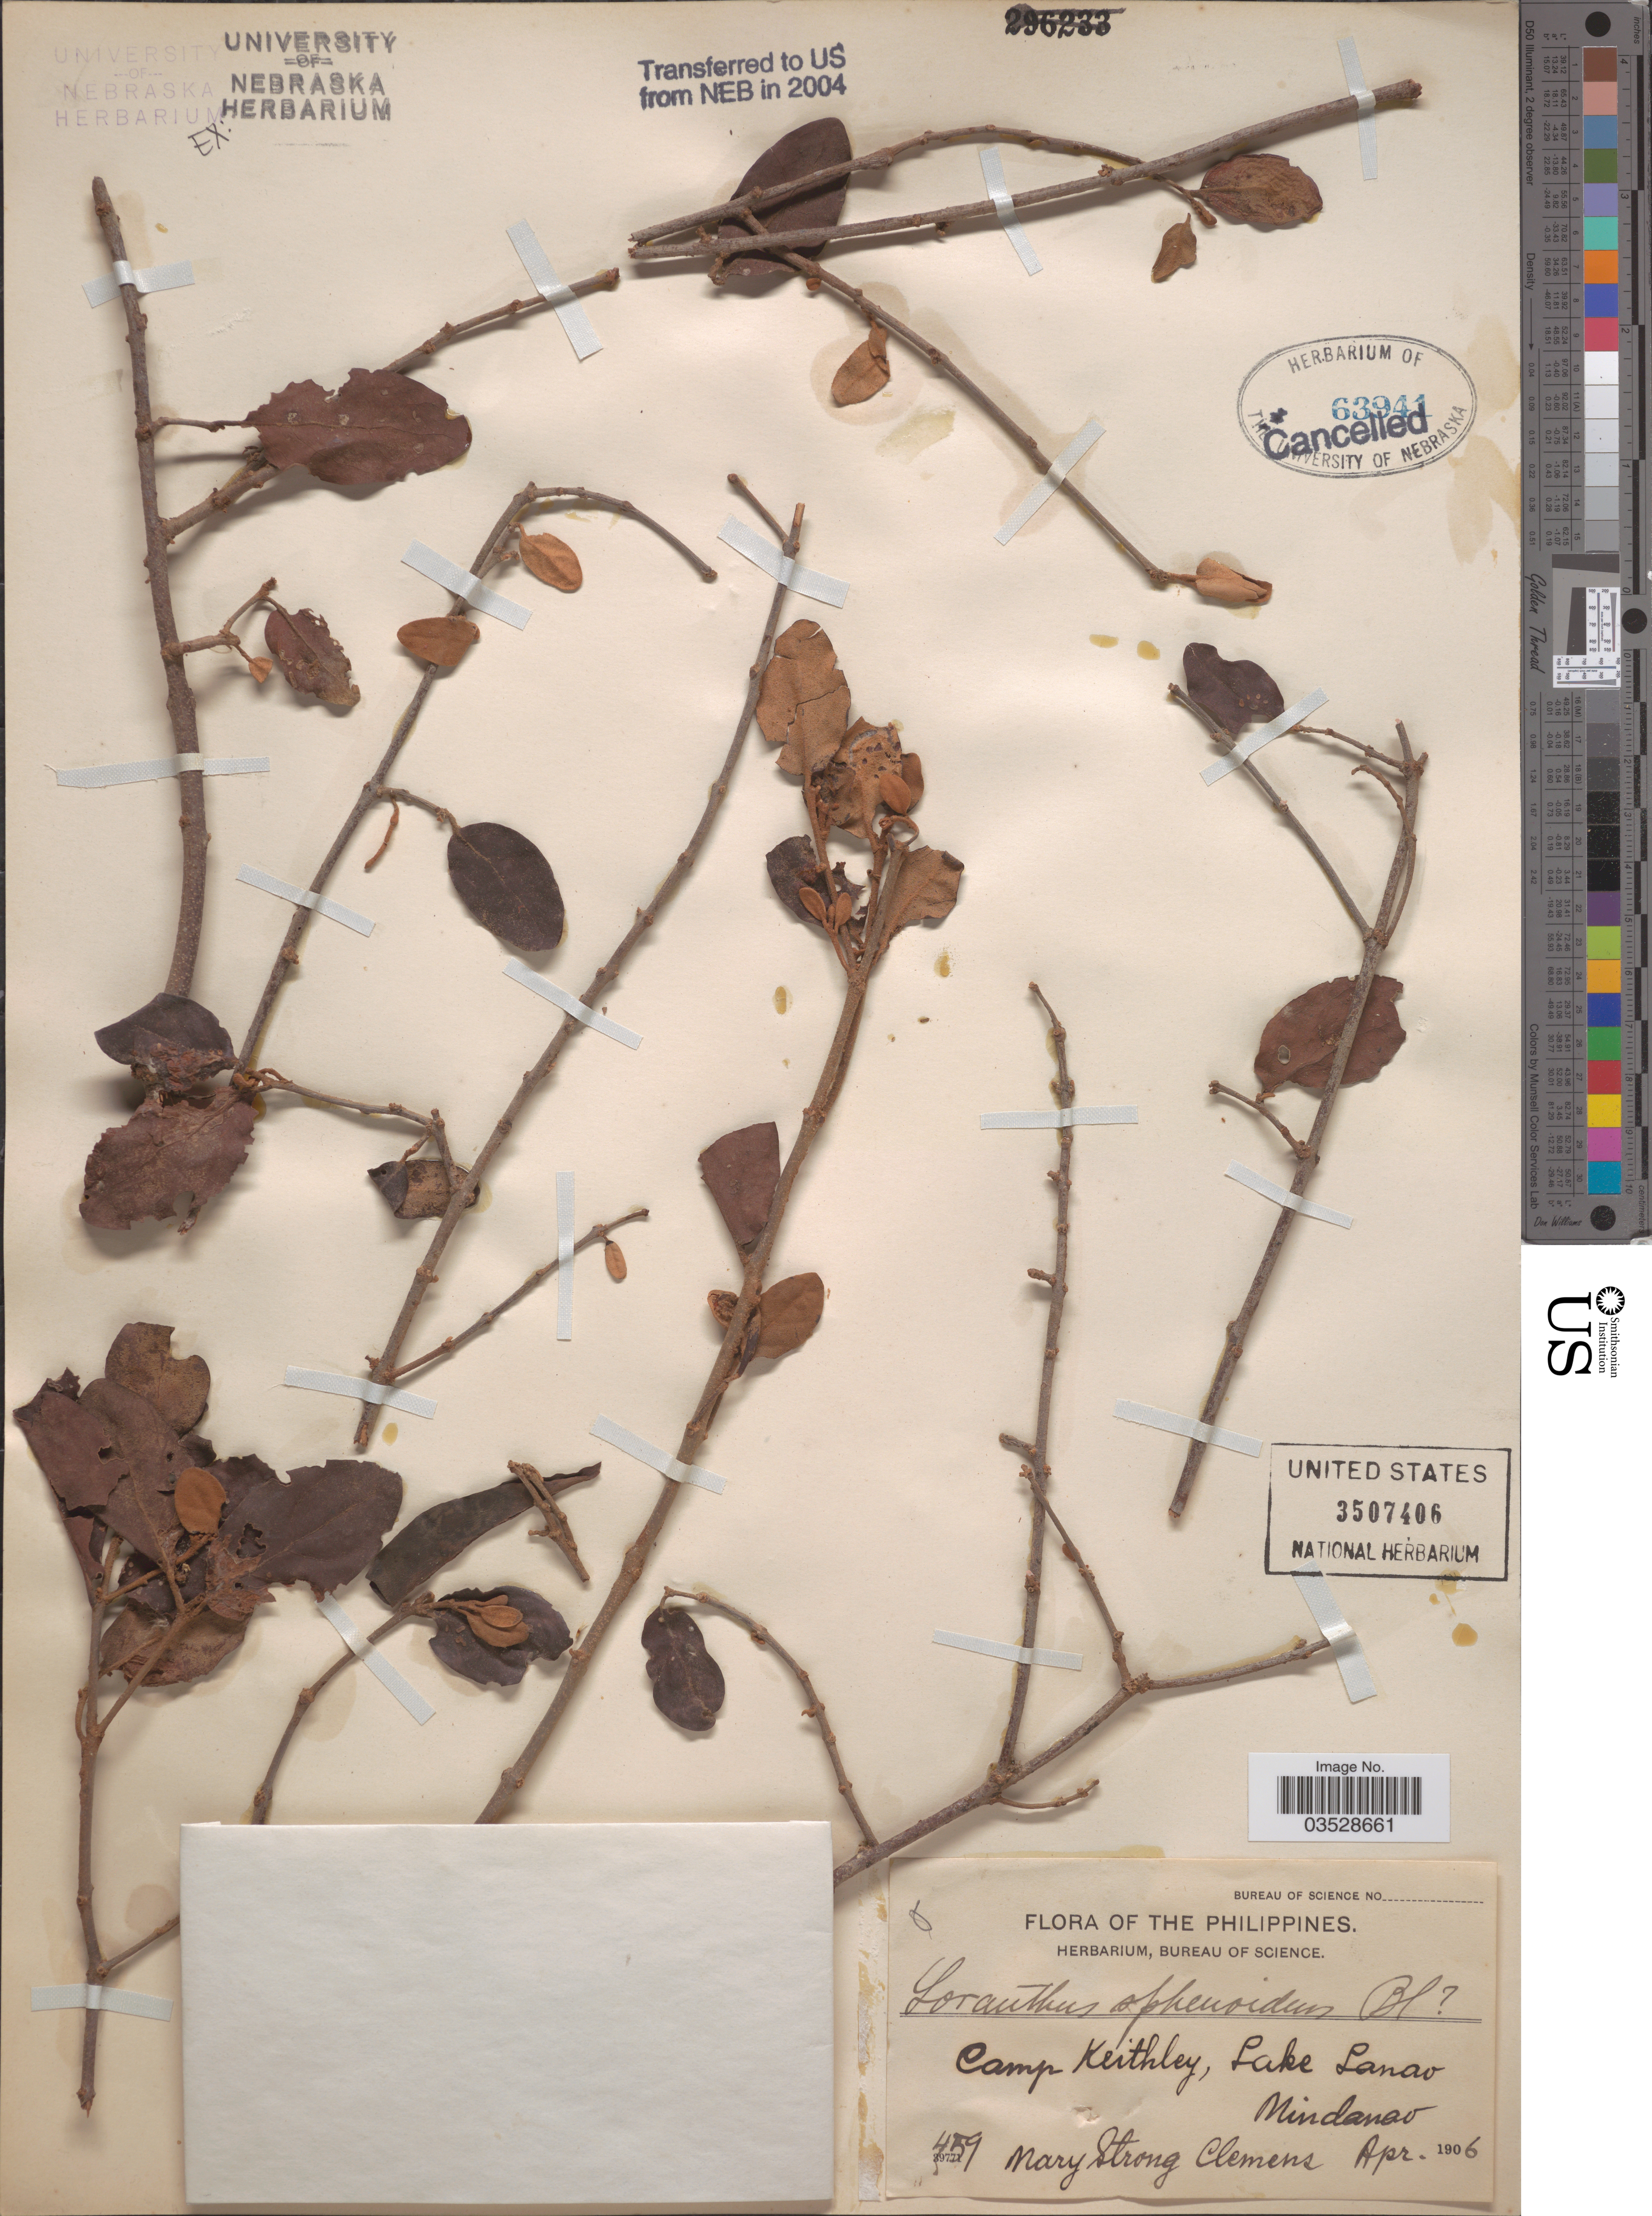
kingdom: Plantae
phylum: Tracheophyta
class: Magnoliopsida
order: Santalales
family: Loranthaceae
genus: Loranthus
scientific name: Loranthus sphenoideus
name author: Blume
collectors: M. S. Clemens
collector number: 459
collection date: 1906-04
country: Philippines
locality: Camp Keithley, Lake Lanao. Mindanao.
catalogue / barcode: US 3507406